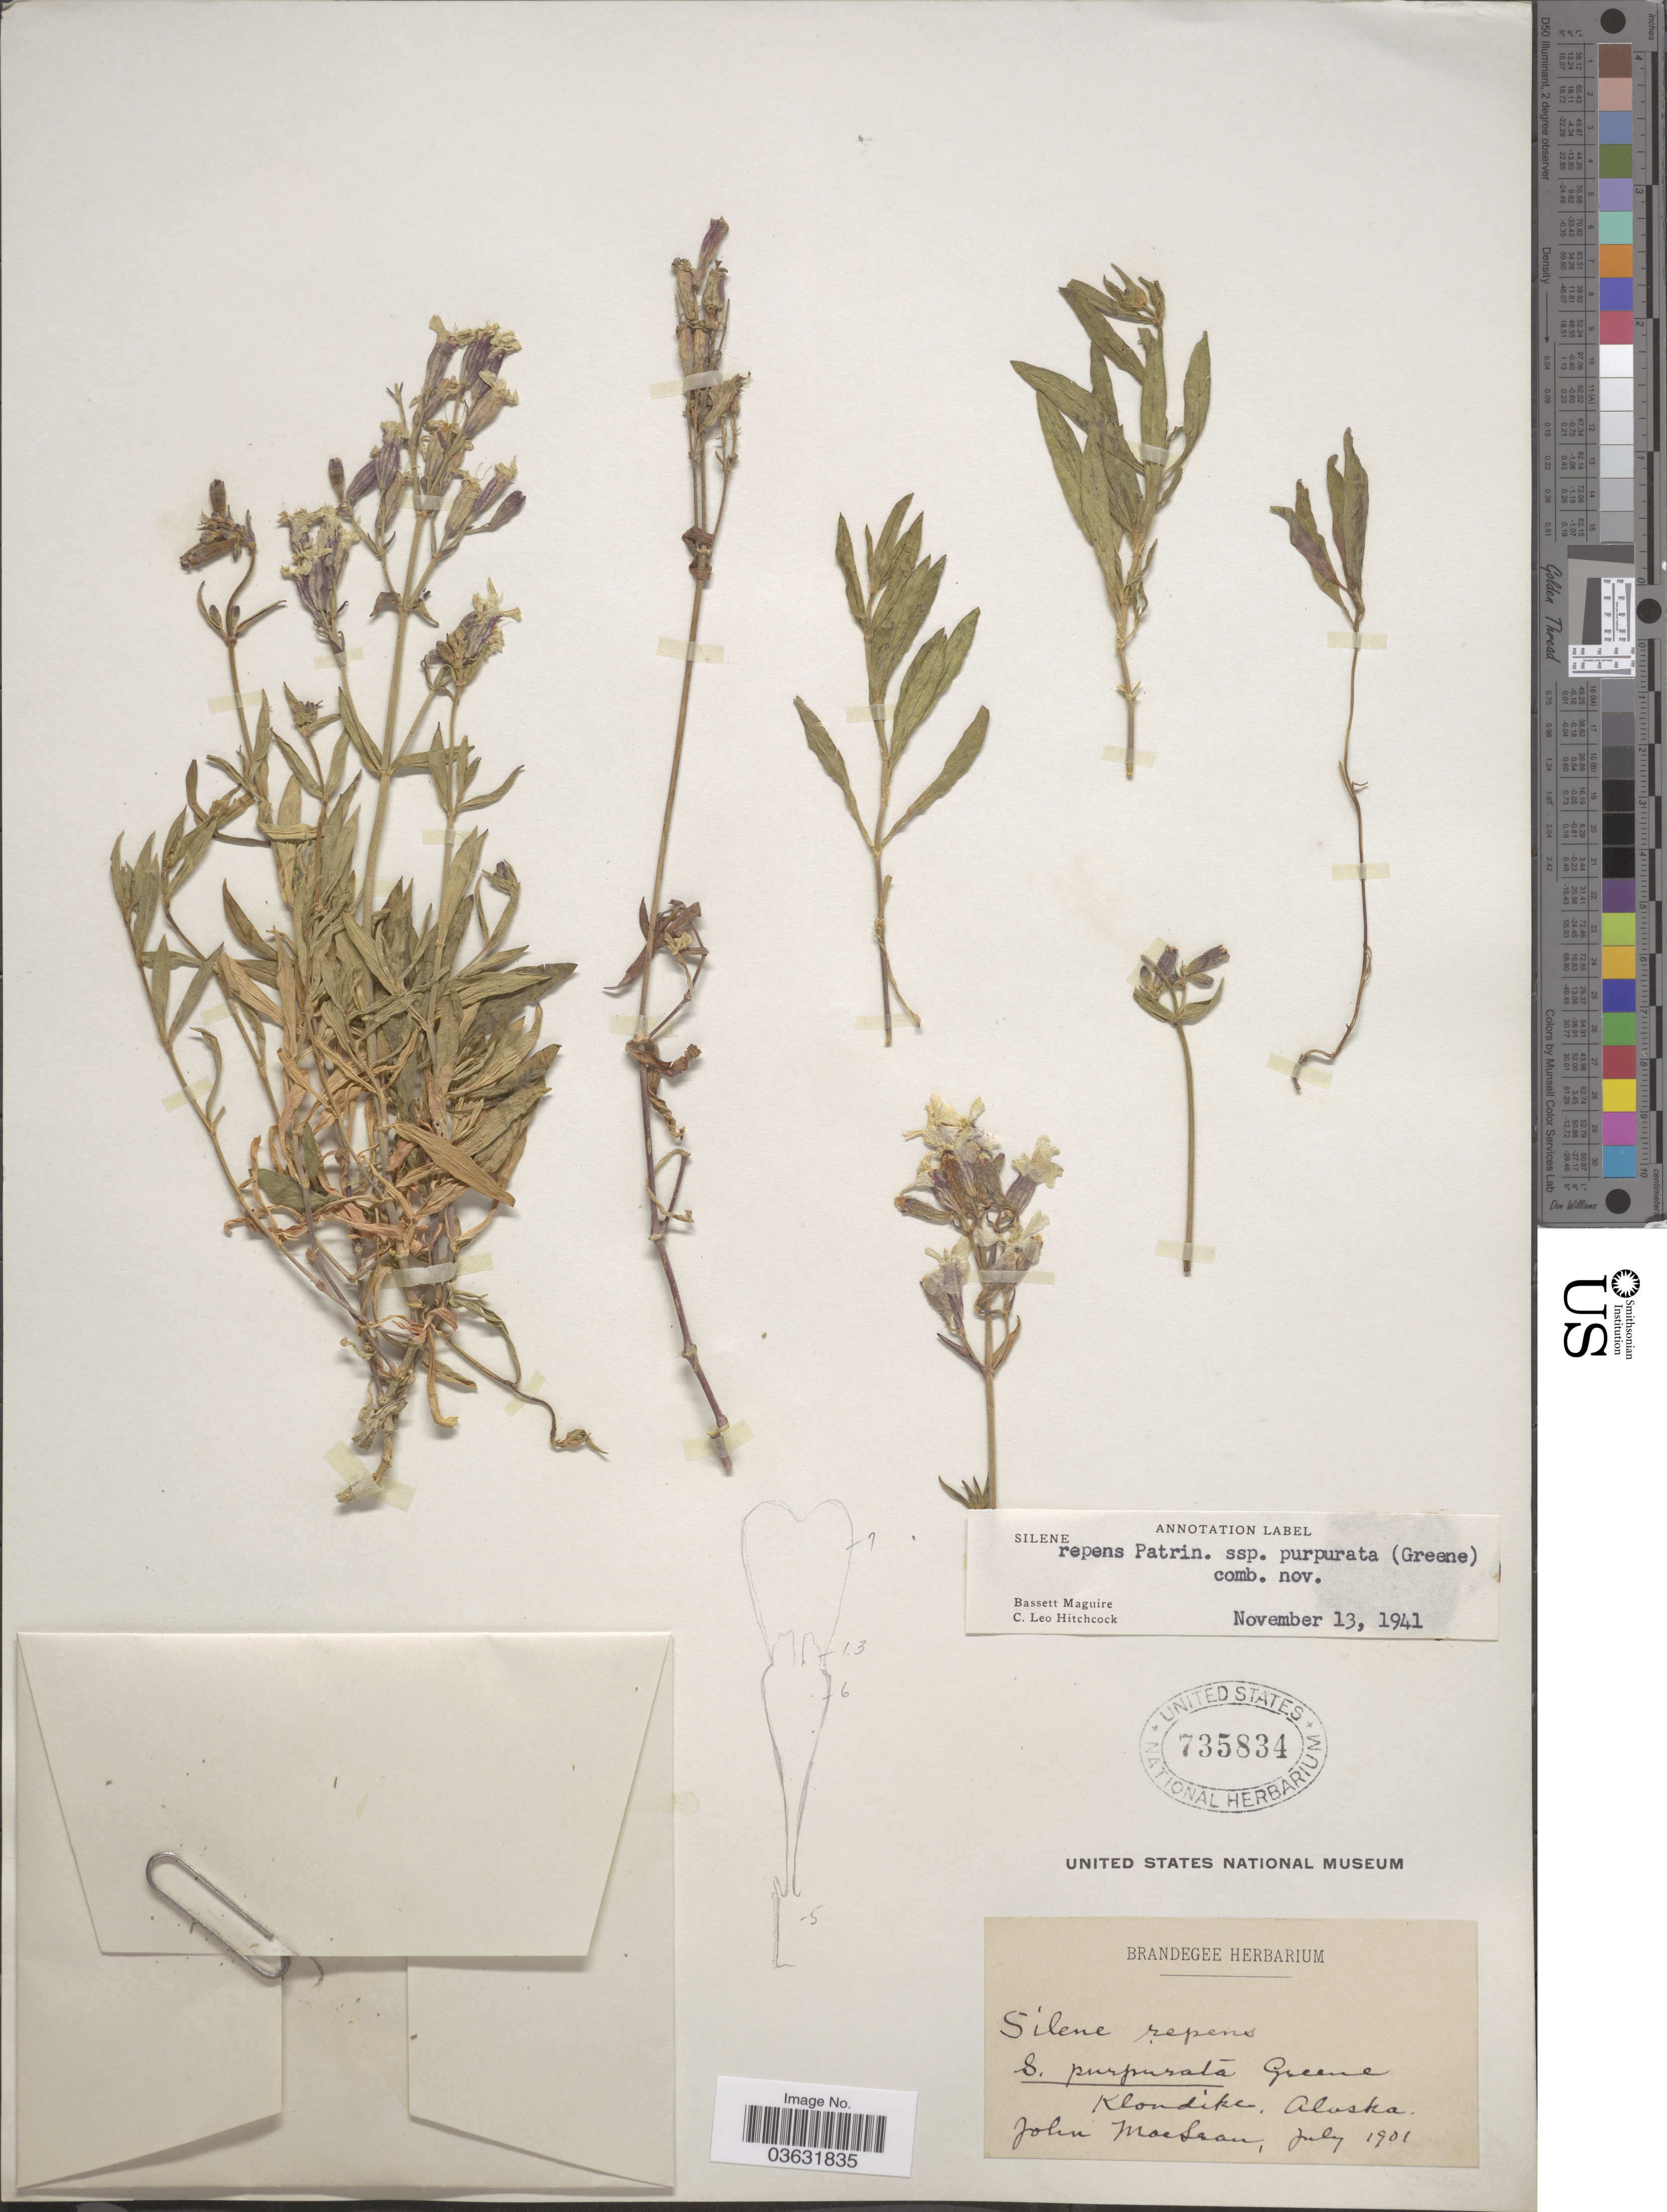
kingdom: Plantae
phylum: Tracheophyta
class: Magnoliopsida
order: Caryophyllales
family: Caryophyllaceae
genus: Silene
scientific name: Silene repens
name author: Patrin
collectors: J. Maclean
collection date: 1901-07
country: United States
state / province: Alaska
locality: Klondike.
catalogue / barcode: US 735834